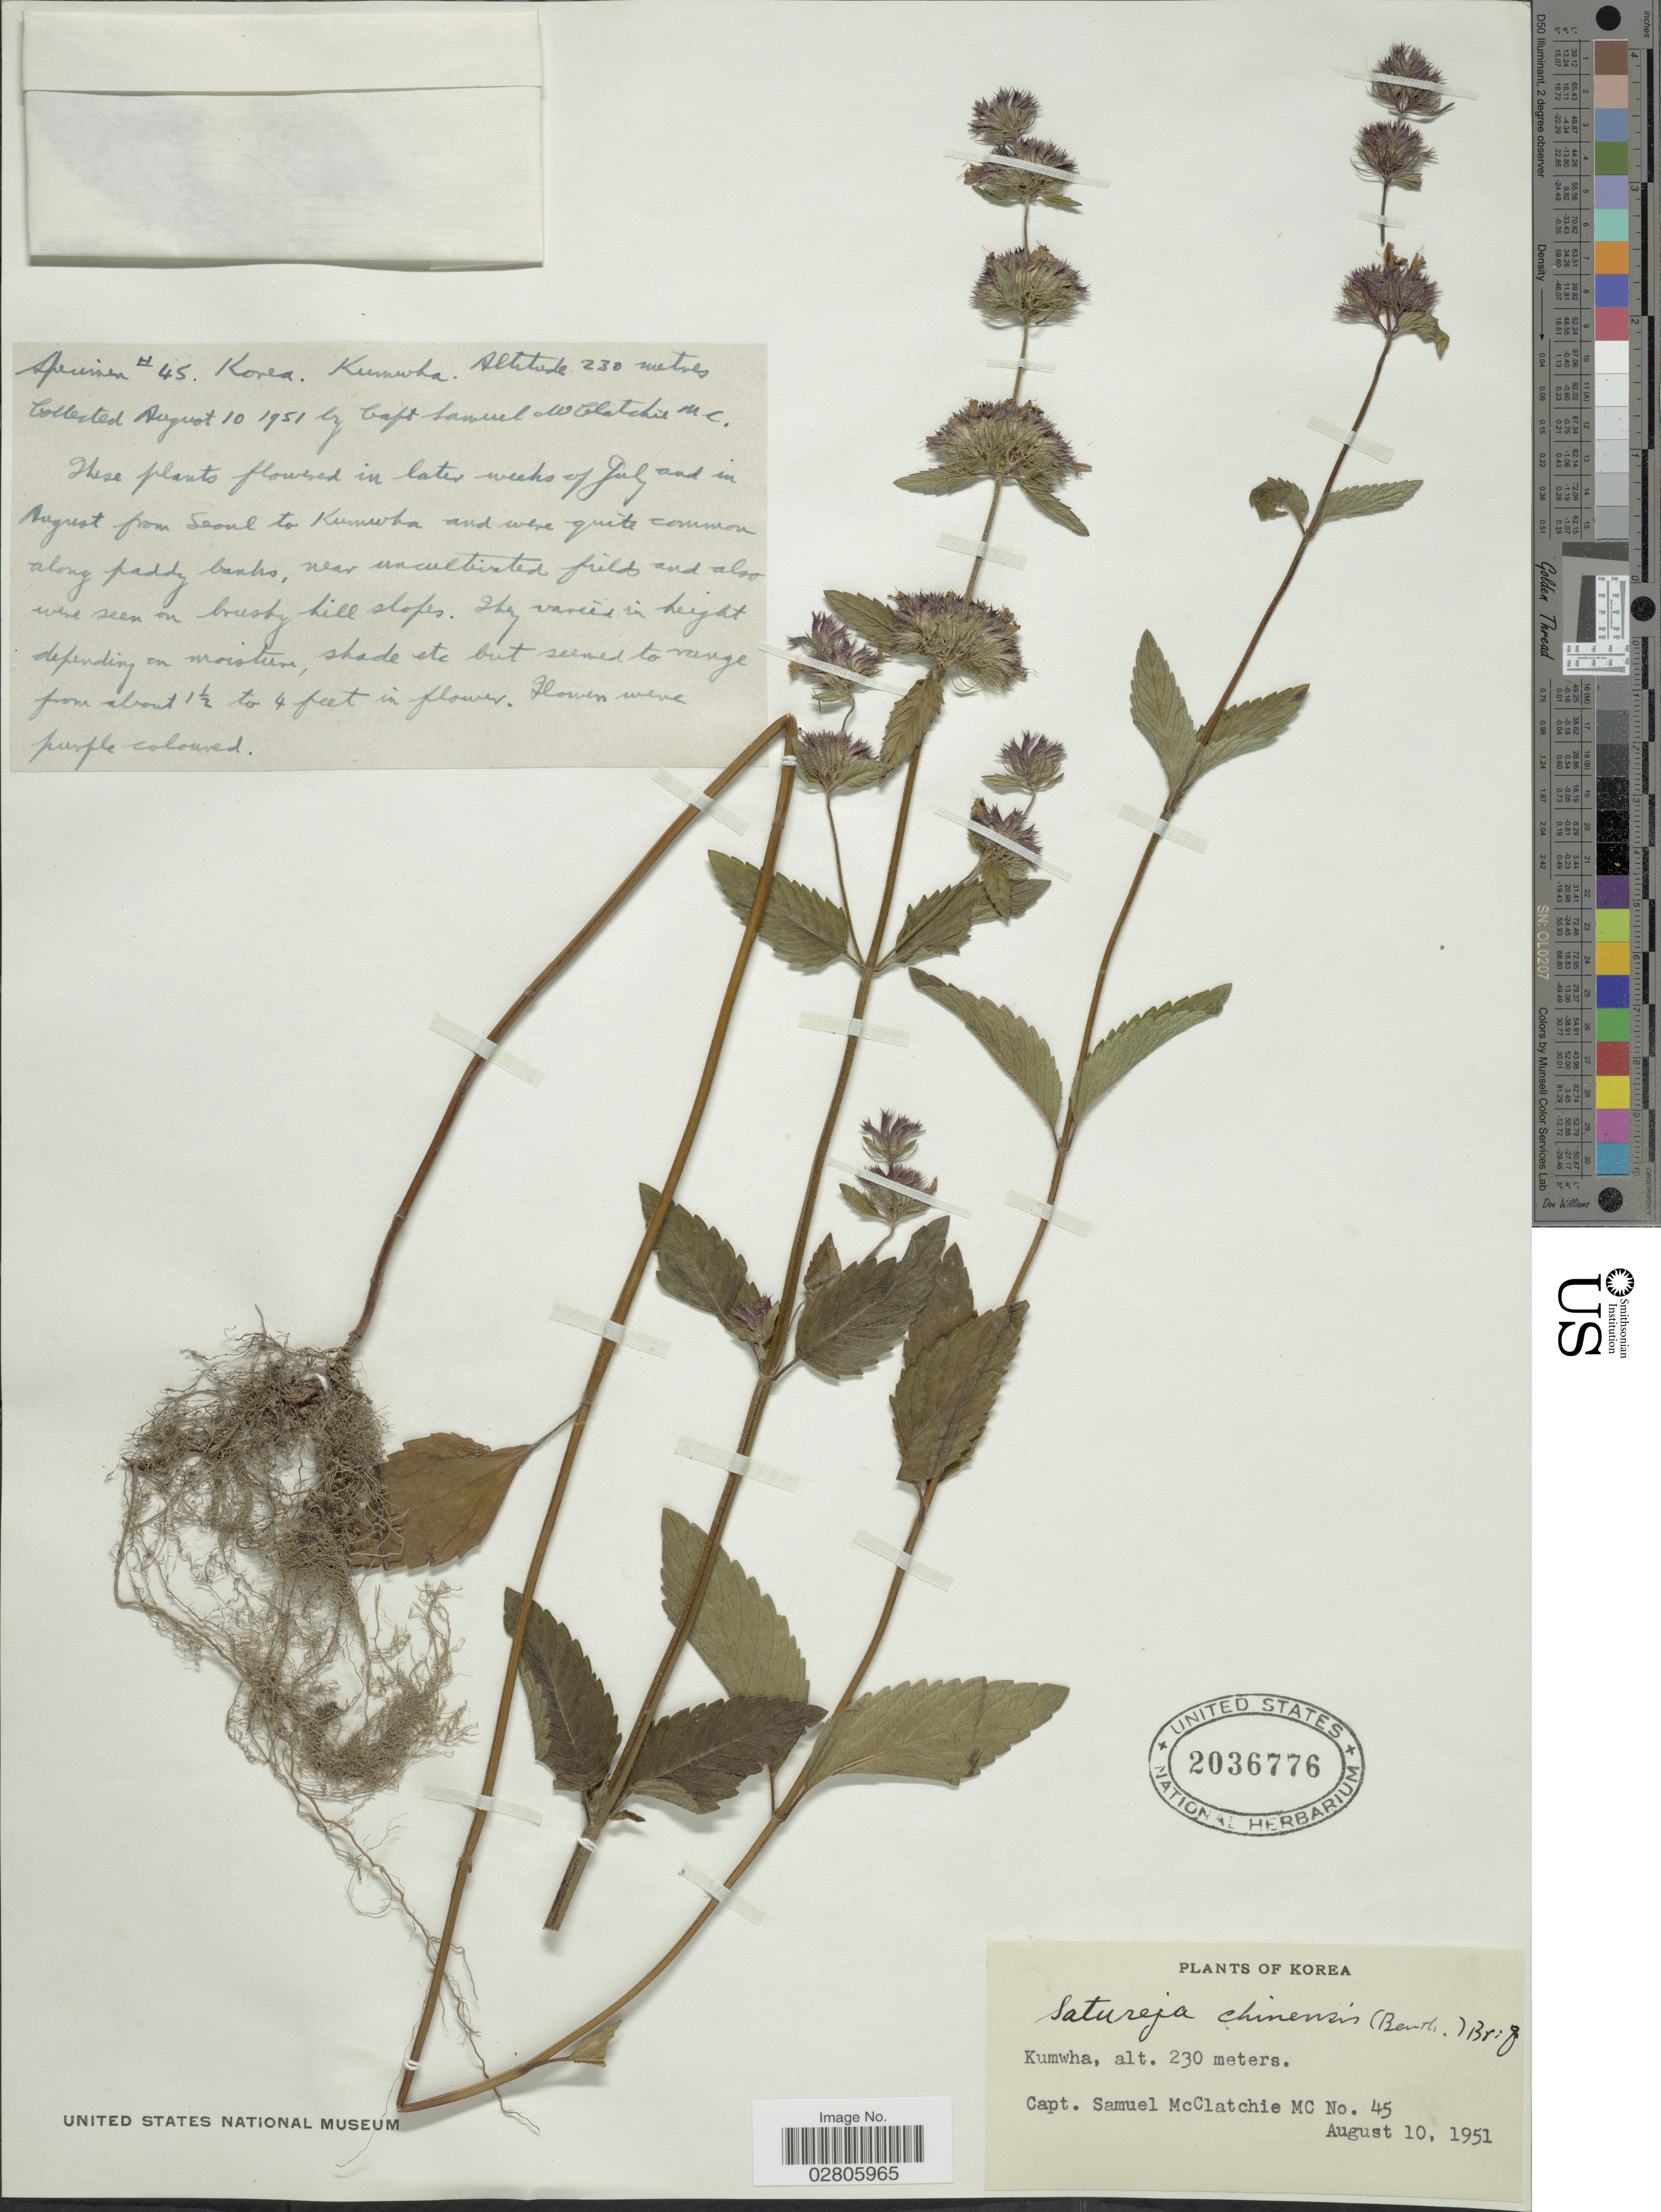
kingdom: Plantae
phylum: Tracheophyta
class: Magnoliopsida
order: Lamiales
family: Lamiaceae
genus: Salvia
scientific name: Salvia chinensis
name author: Benth.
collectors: S. McClatchie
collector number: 45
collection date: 1951-08-10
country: South Korea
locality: Kumwha.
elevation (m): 230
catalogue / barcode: US 2036776